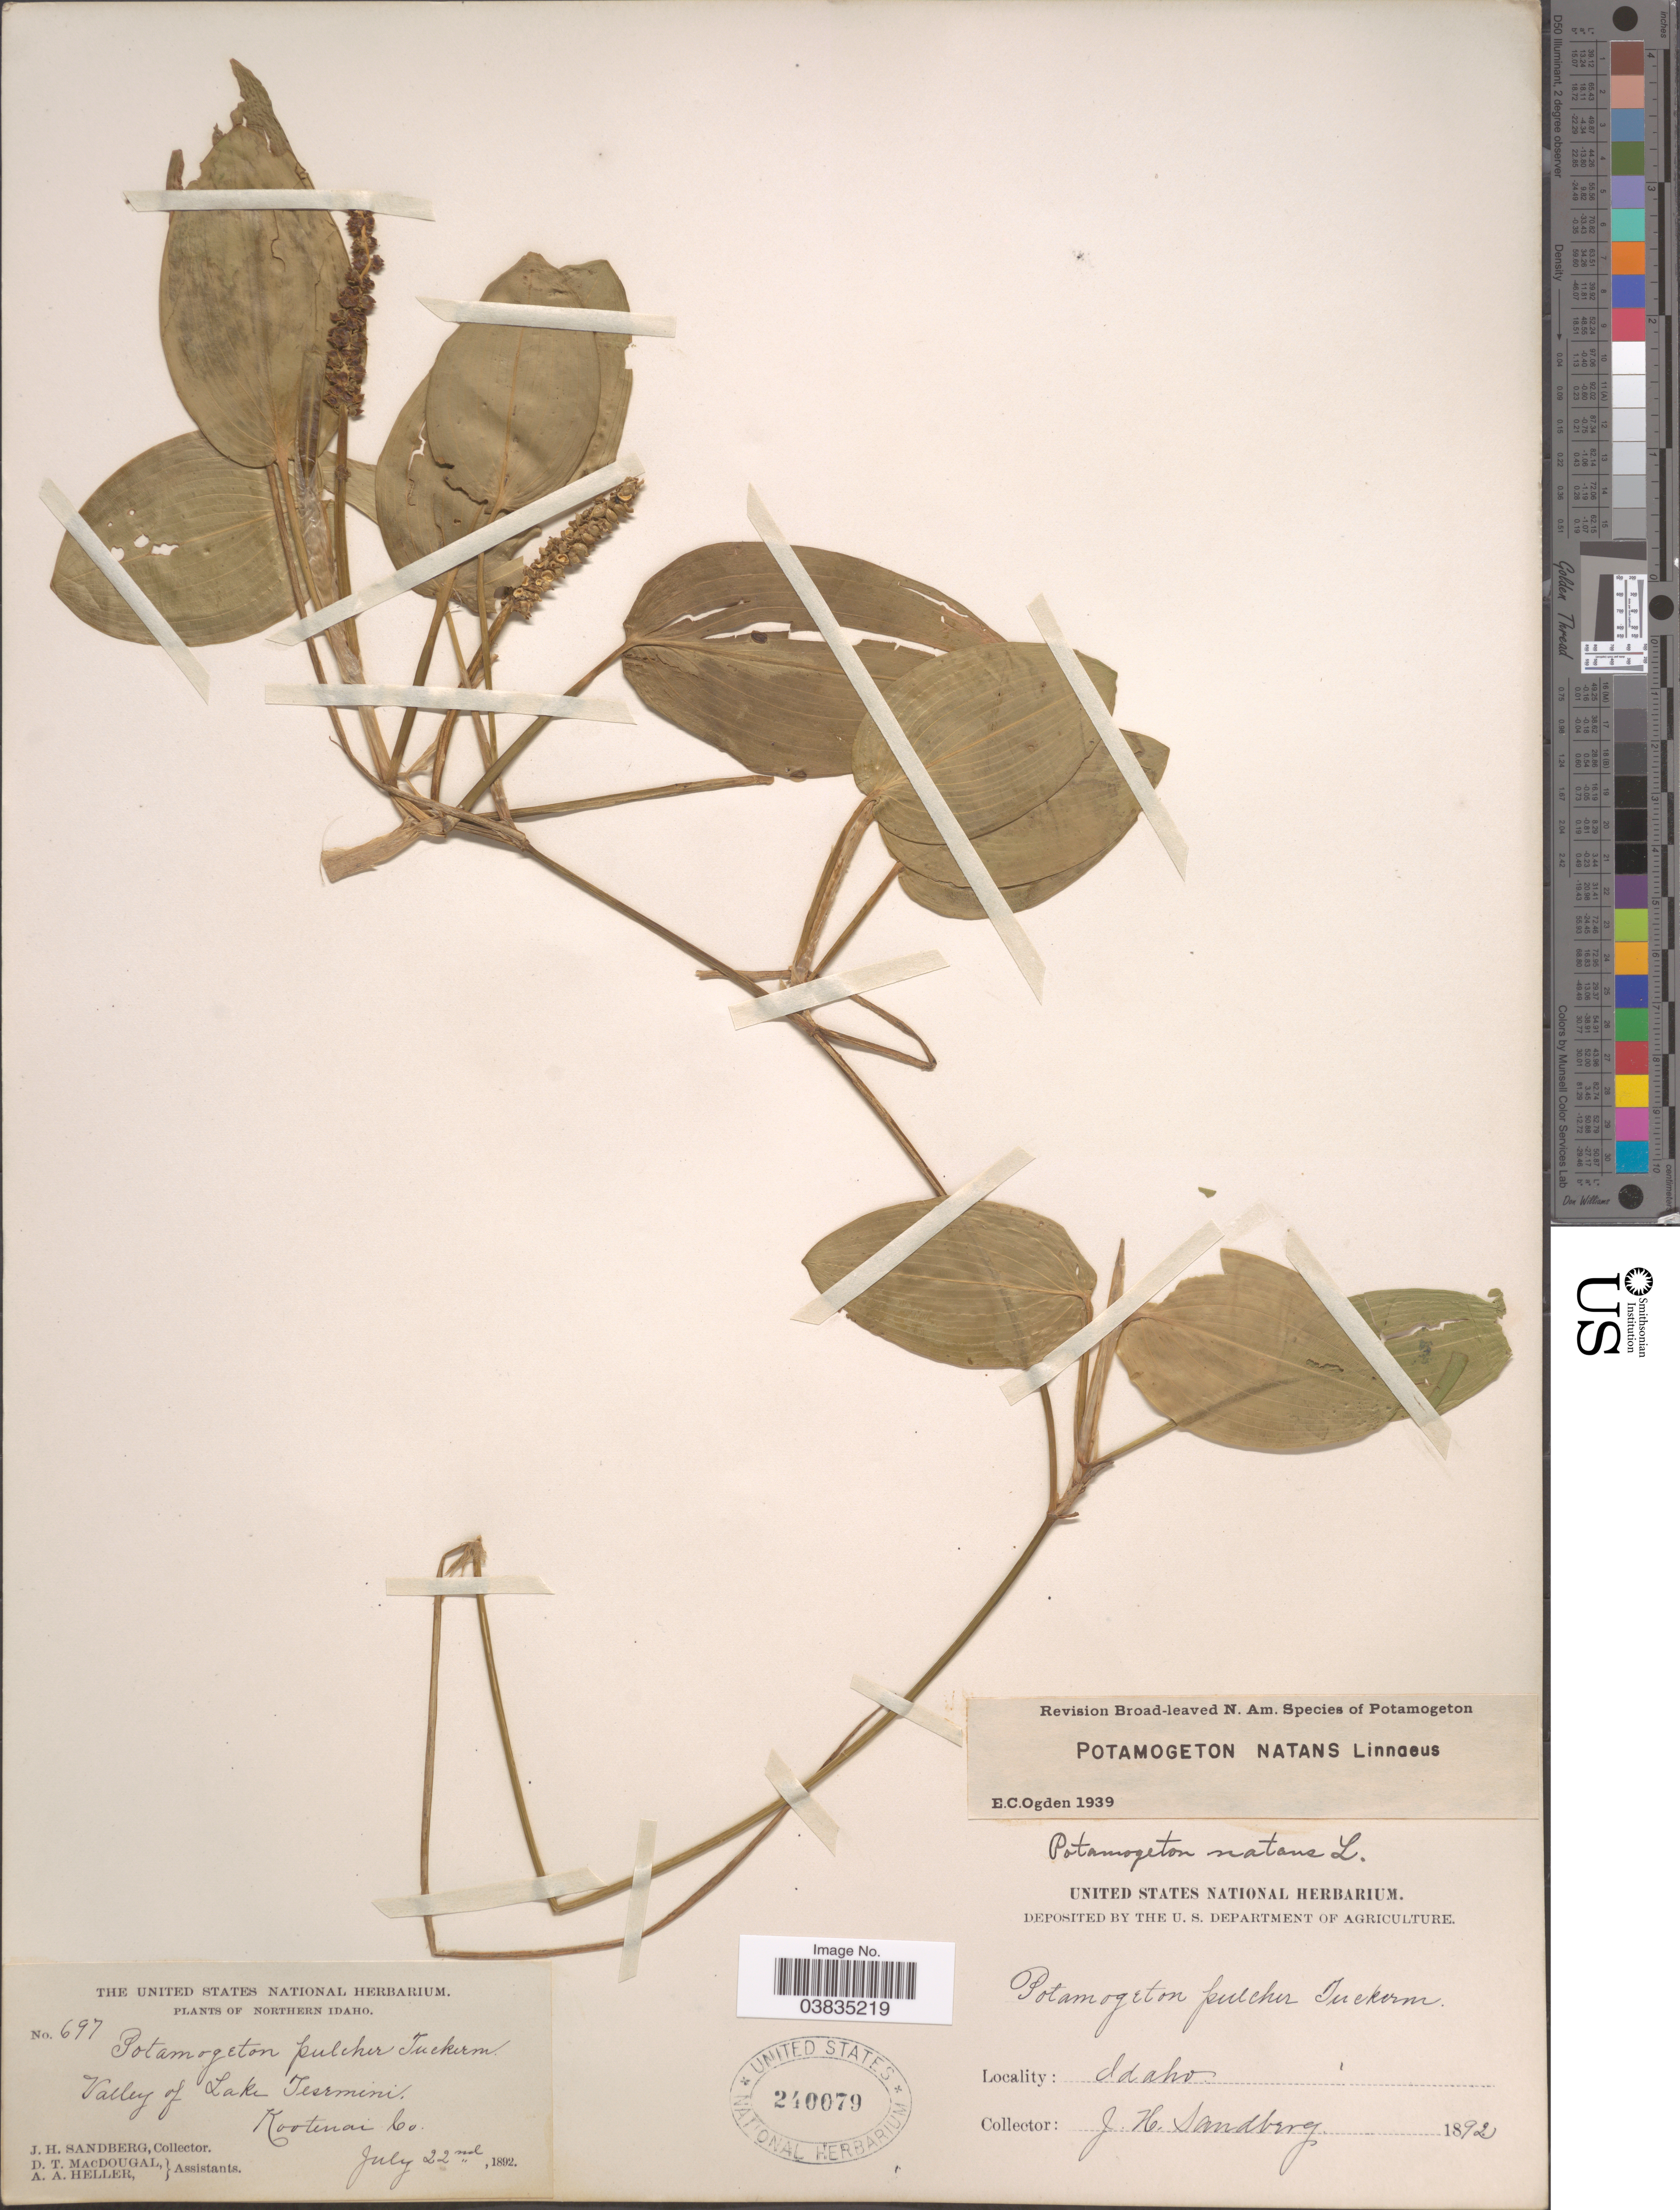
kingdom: Plantae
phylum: Tracheophyta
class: Liliopsida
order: Alismatales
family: Potamogetonaceae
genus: Potamogeton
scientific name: Potamogeton natans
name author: L.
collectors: J. H. Sandberg, D. T. MacDougal & A. A. Heller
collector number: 697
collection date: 1892-07-22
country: United States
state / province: Idaho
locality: Northern Idaho. Valley of Lake Tesemini, Kootenai Co.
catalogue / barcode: US 240079